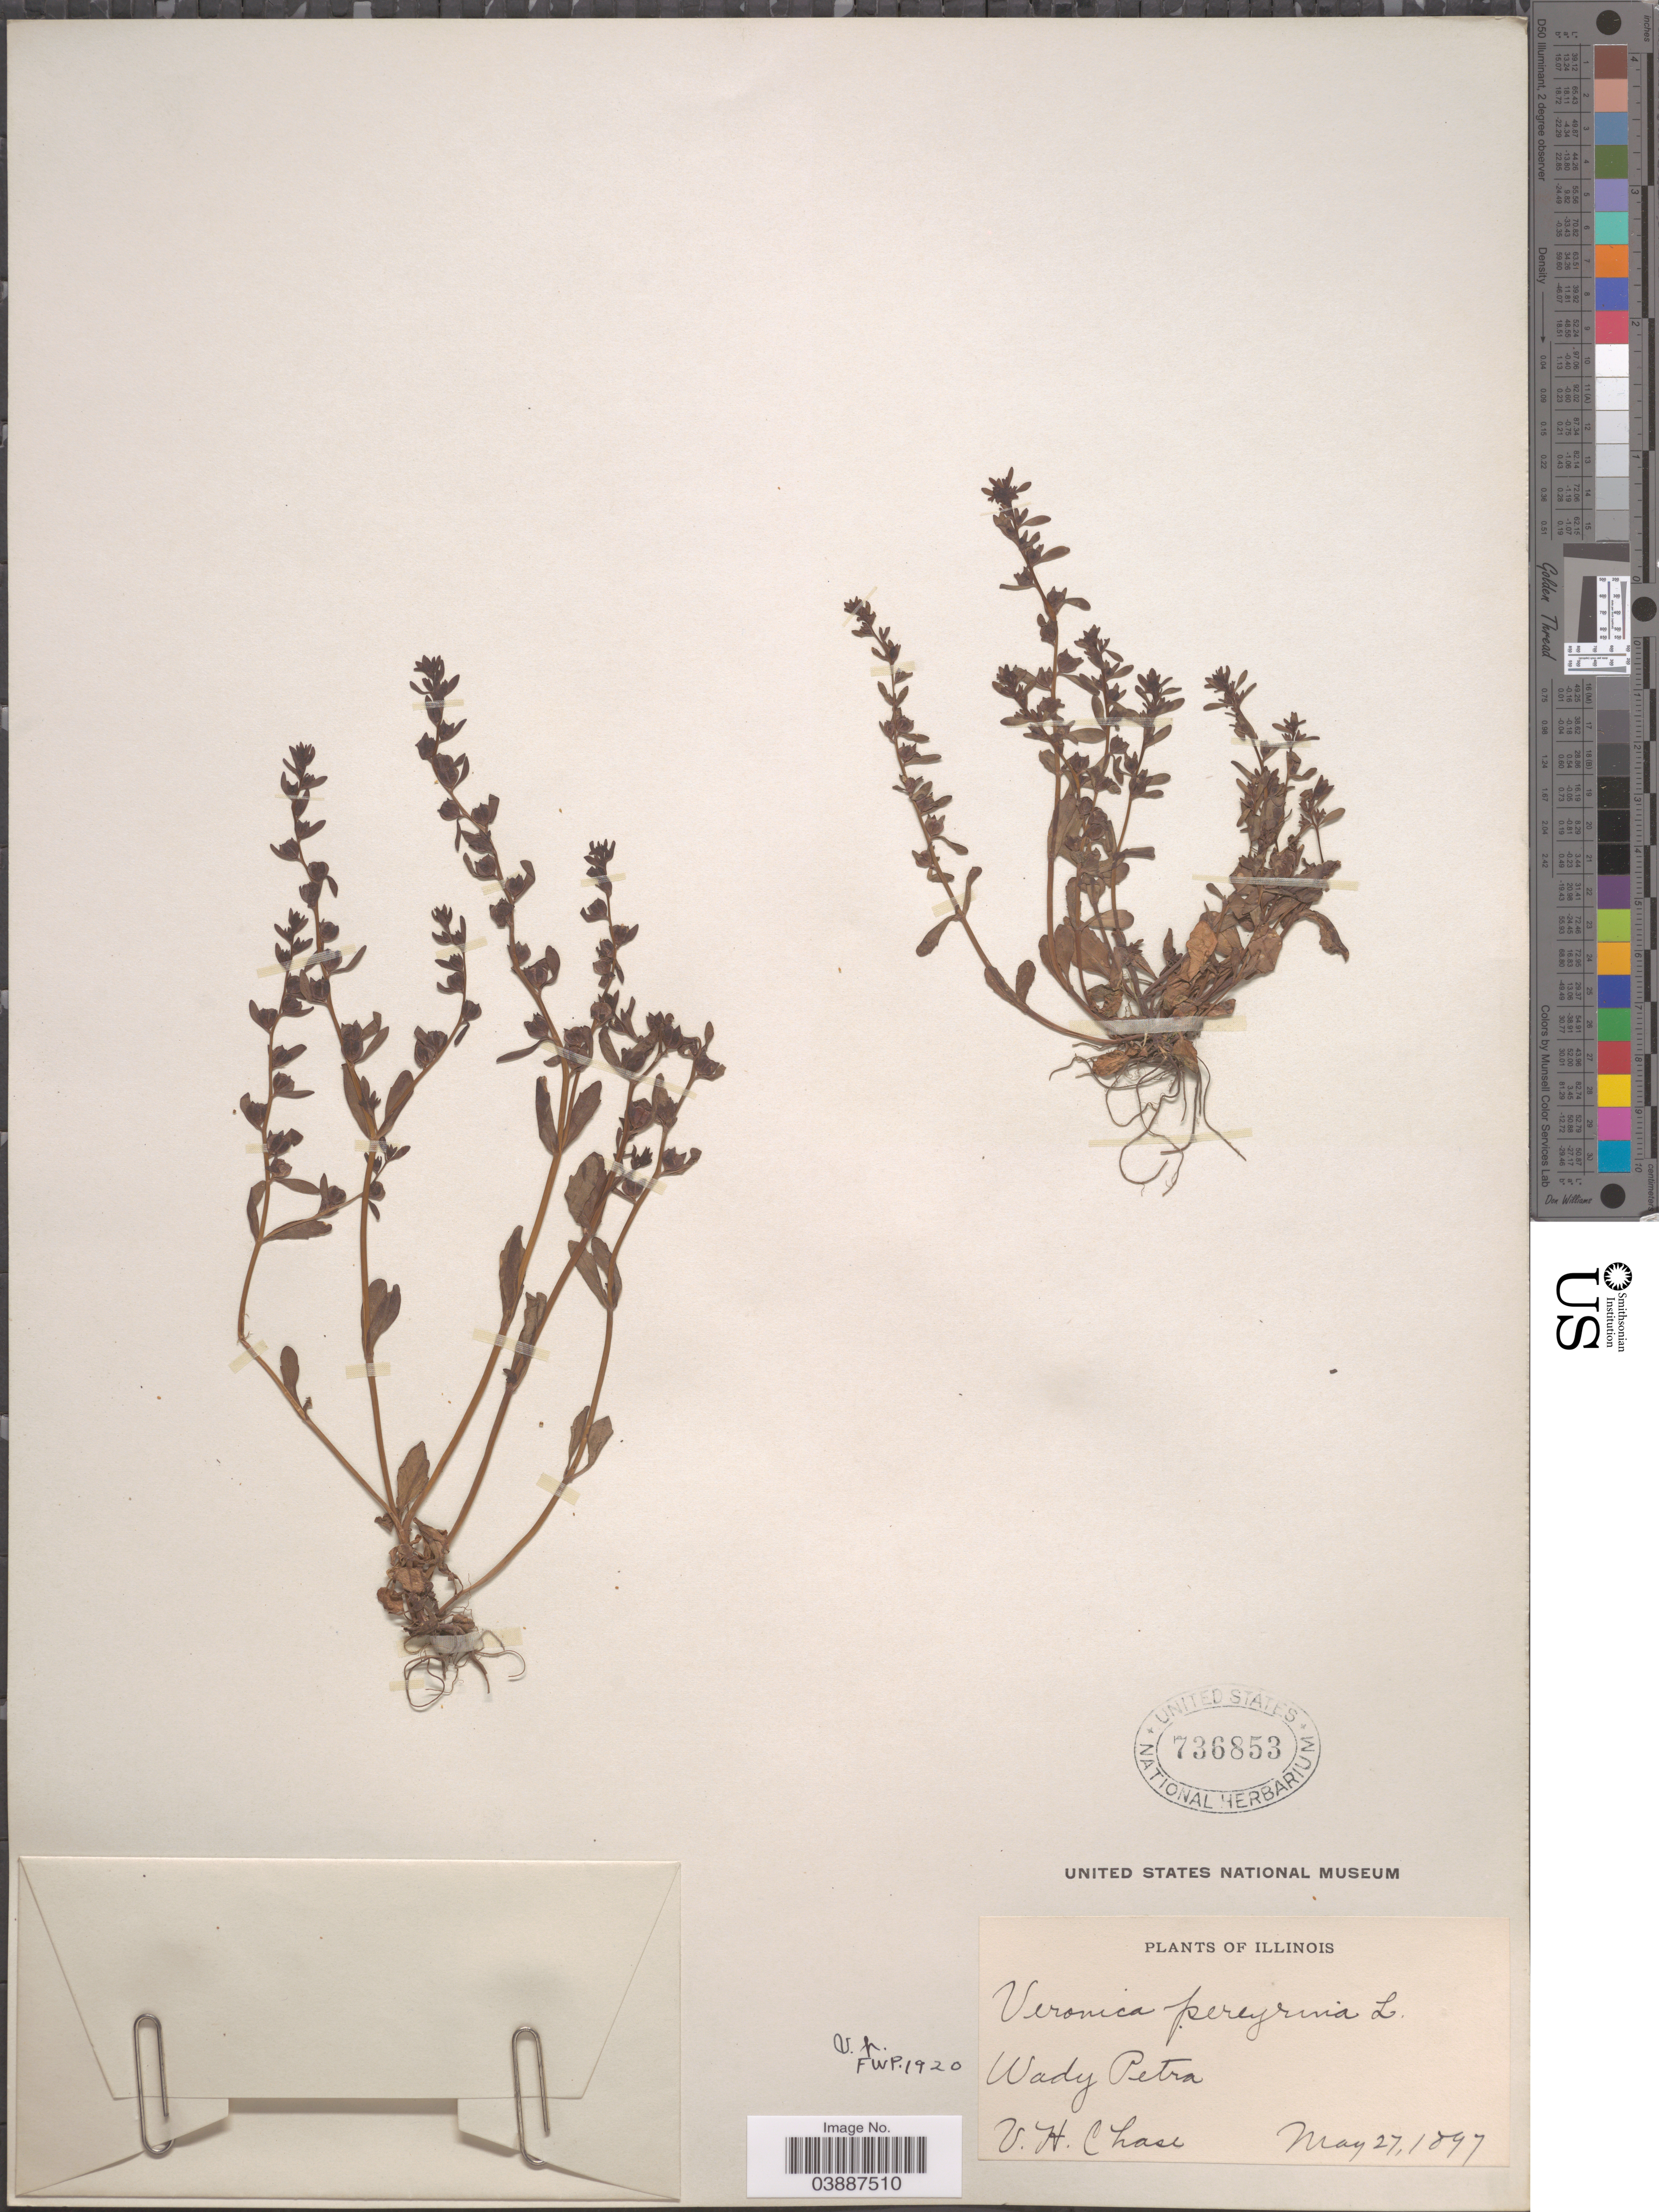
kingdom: Plantae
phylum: Tracheophyta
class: Magnoliopsida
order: Lamiales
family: Plantaginaceae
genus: Veronica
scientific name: Veronica peregrina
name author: L.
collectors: V. H. Chase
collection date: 1897-05-27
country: United States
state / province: Illinois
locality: Wady Petra.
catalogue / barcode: US 736853